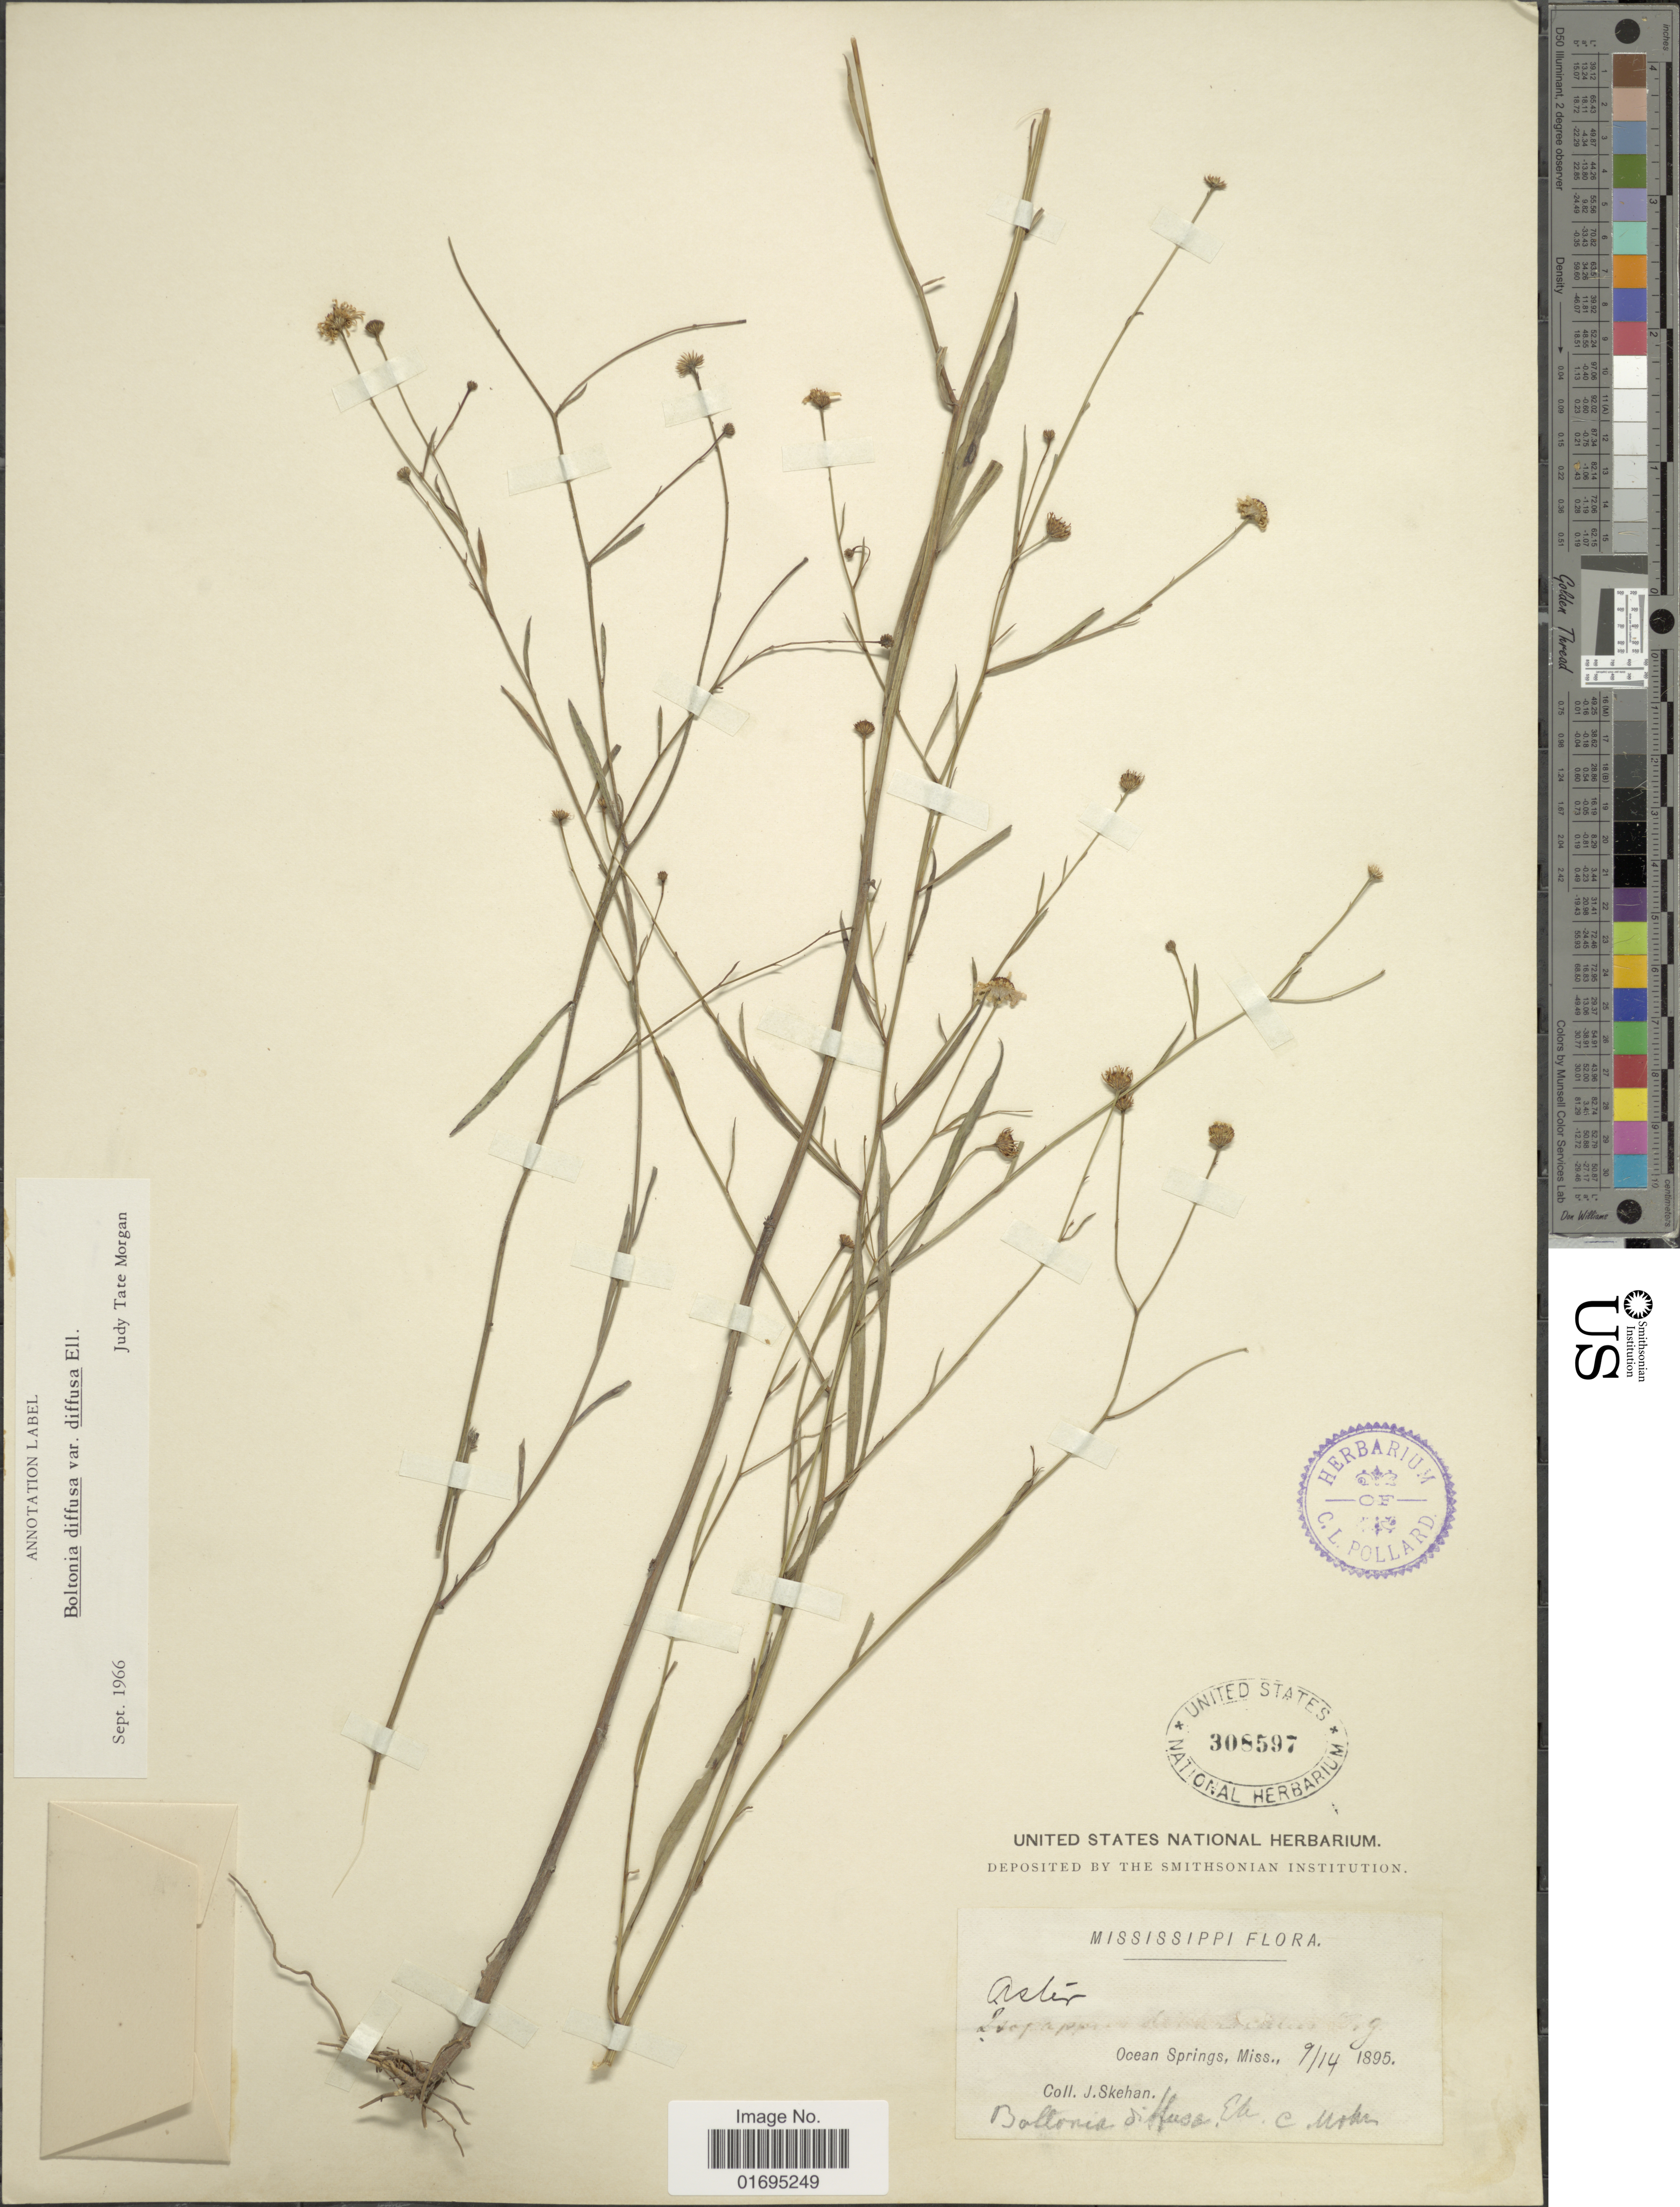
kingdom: Plantae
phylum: Tracheophyta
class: Magnoliopsida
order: Asterales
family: Asteraceae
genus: Boltonia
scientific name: Boltonia diffusa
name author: Elliott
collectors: J. Skehan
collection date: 1895-09-14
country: United States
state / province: Mississippi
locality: Ocean Springs, Miss.,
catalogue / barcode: US 308597